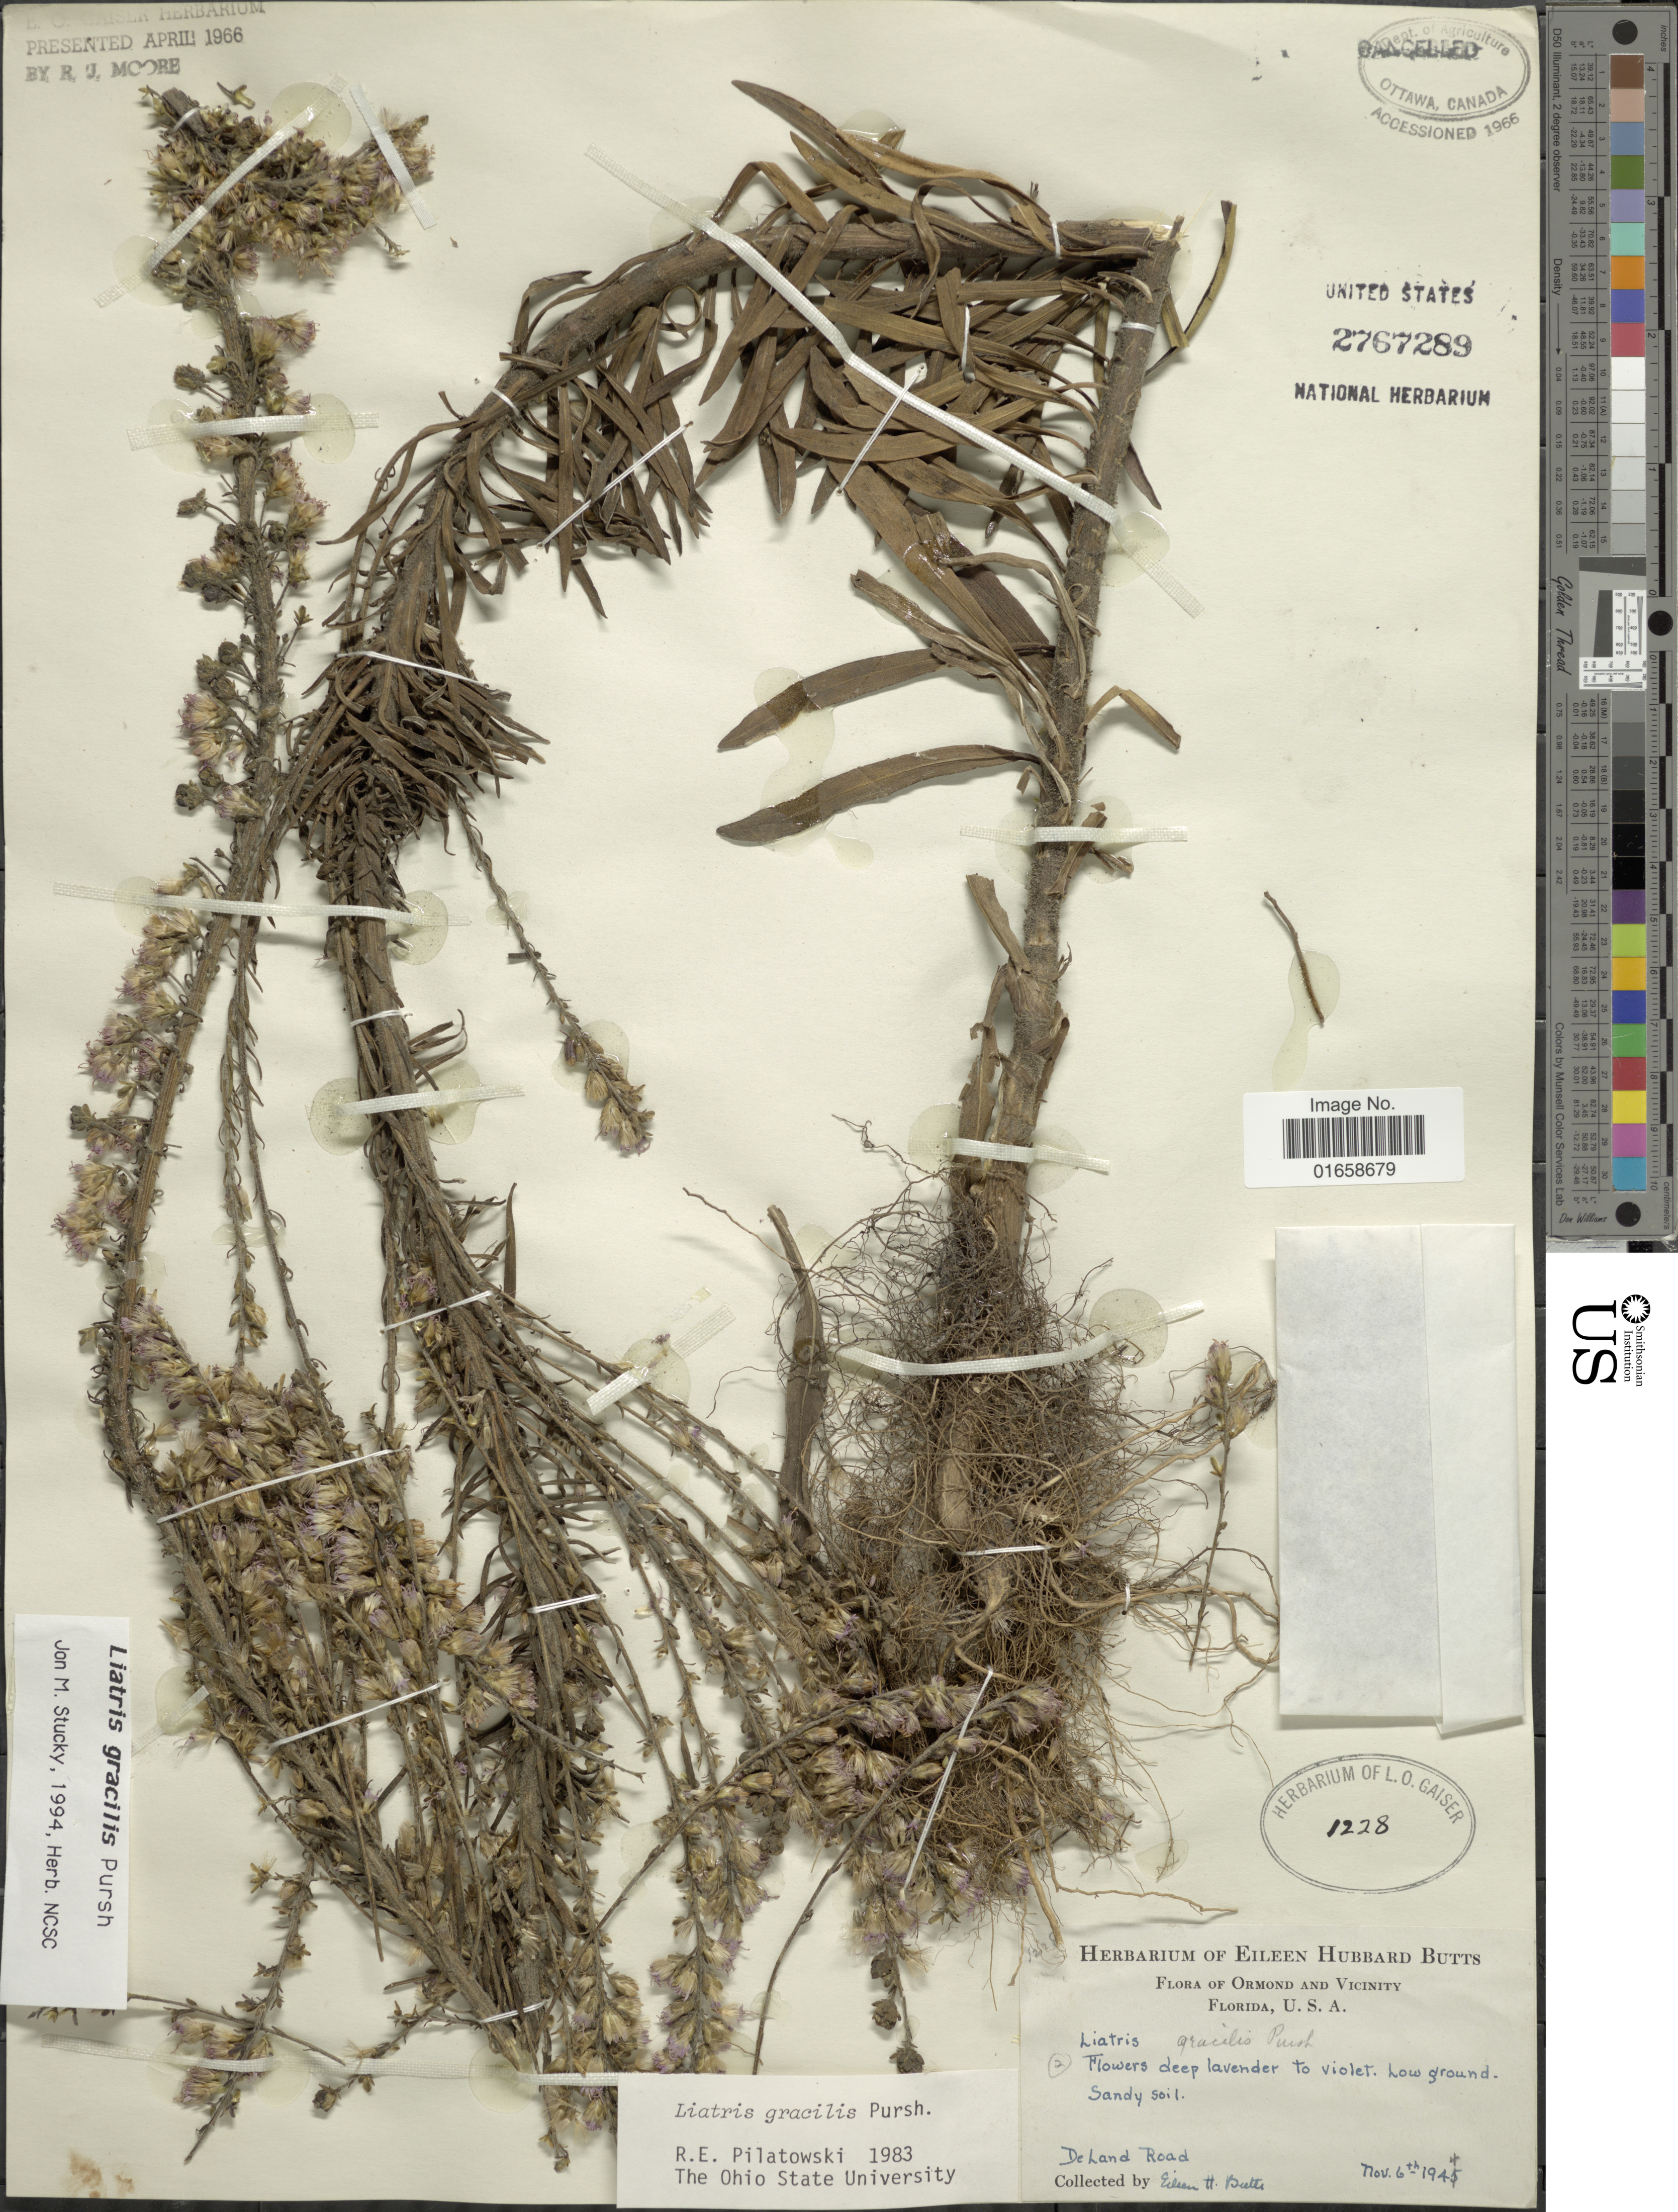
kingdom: Plantae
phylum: Tracheophyta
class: Magnoliopsida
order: Asterales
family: Asteraceae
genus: Liatris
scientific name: Liatris gracilis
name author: Pursh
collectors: H. Butts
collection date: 1944-11-06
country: United States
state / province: Florida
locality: Ormond and Vicinity, DeLand Road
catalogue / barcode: US 2767289